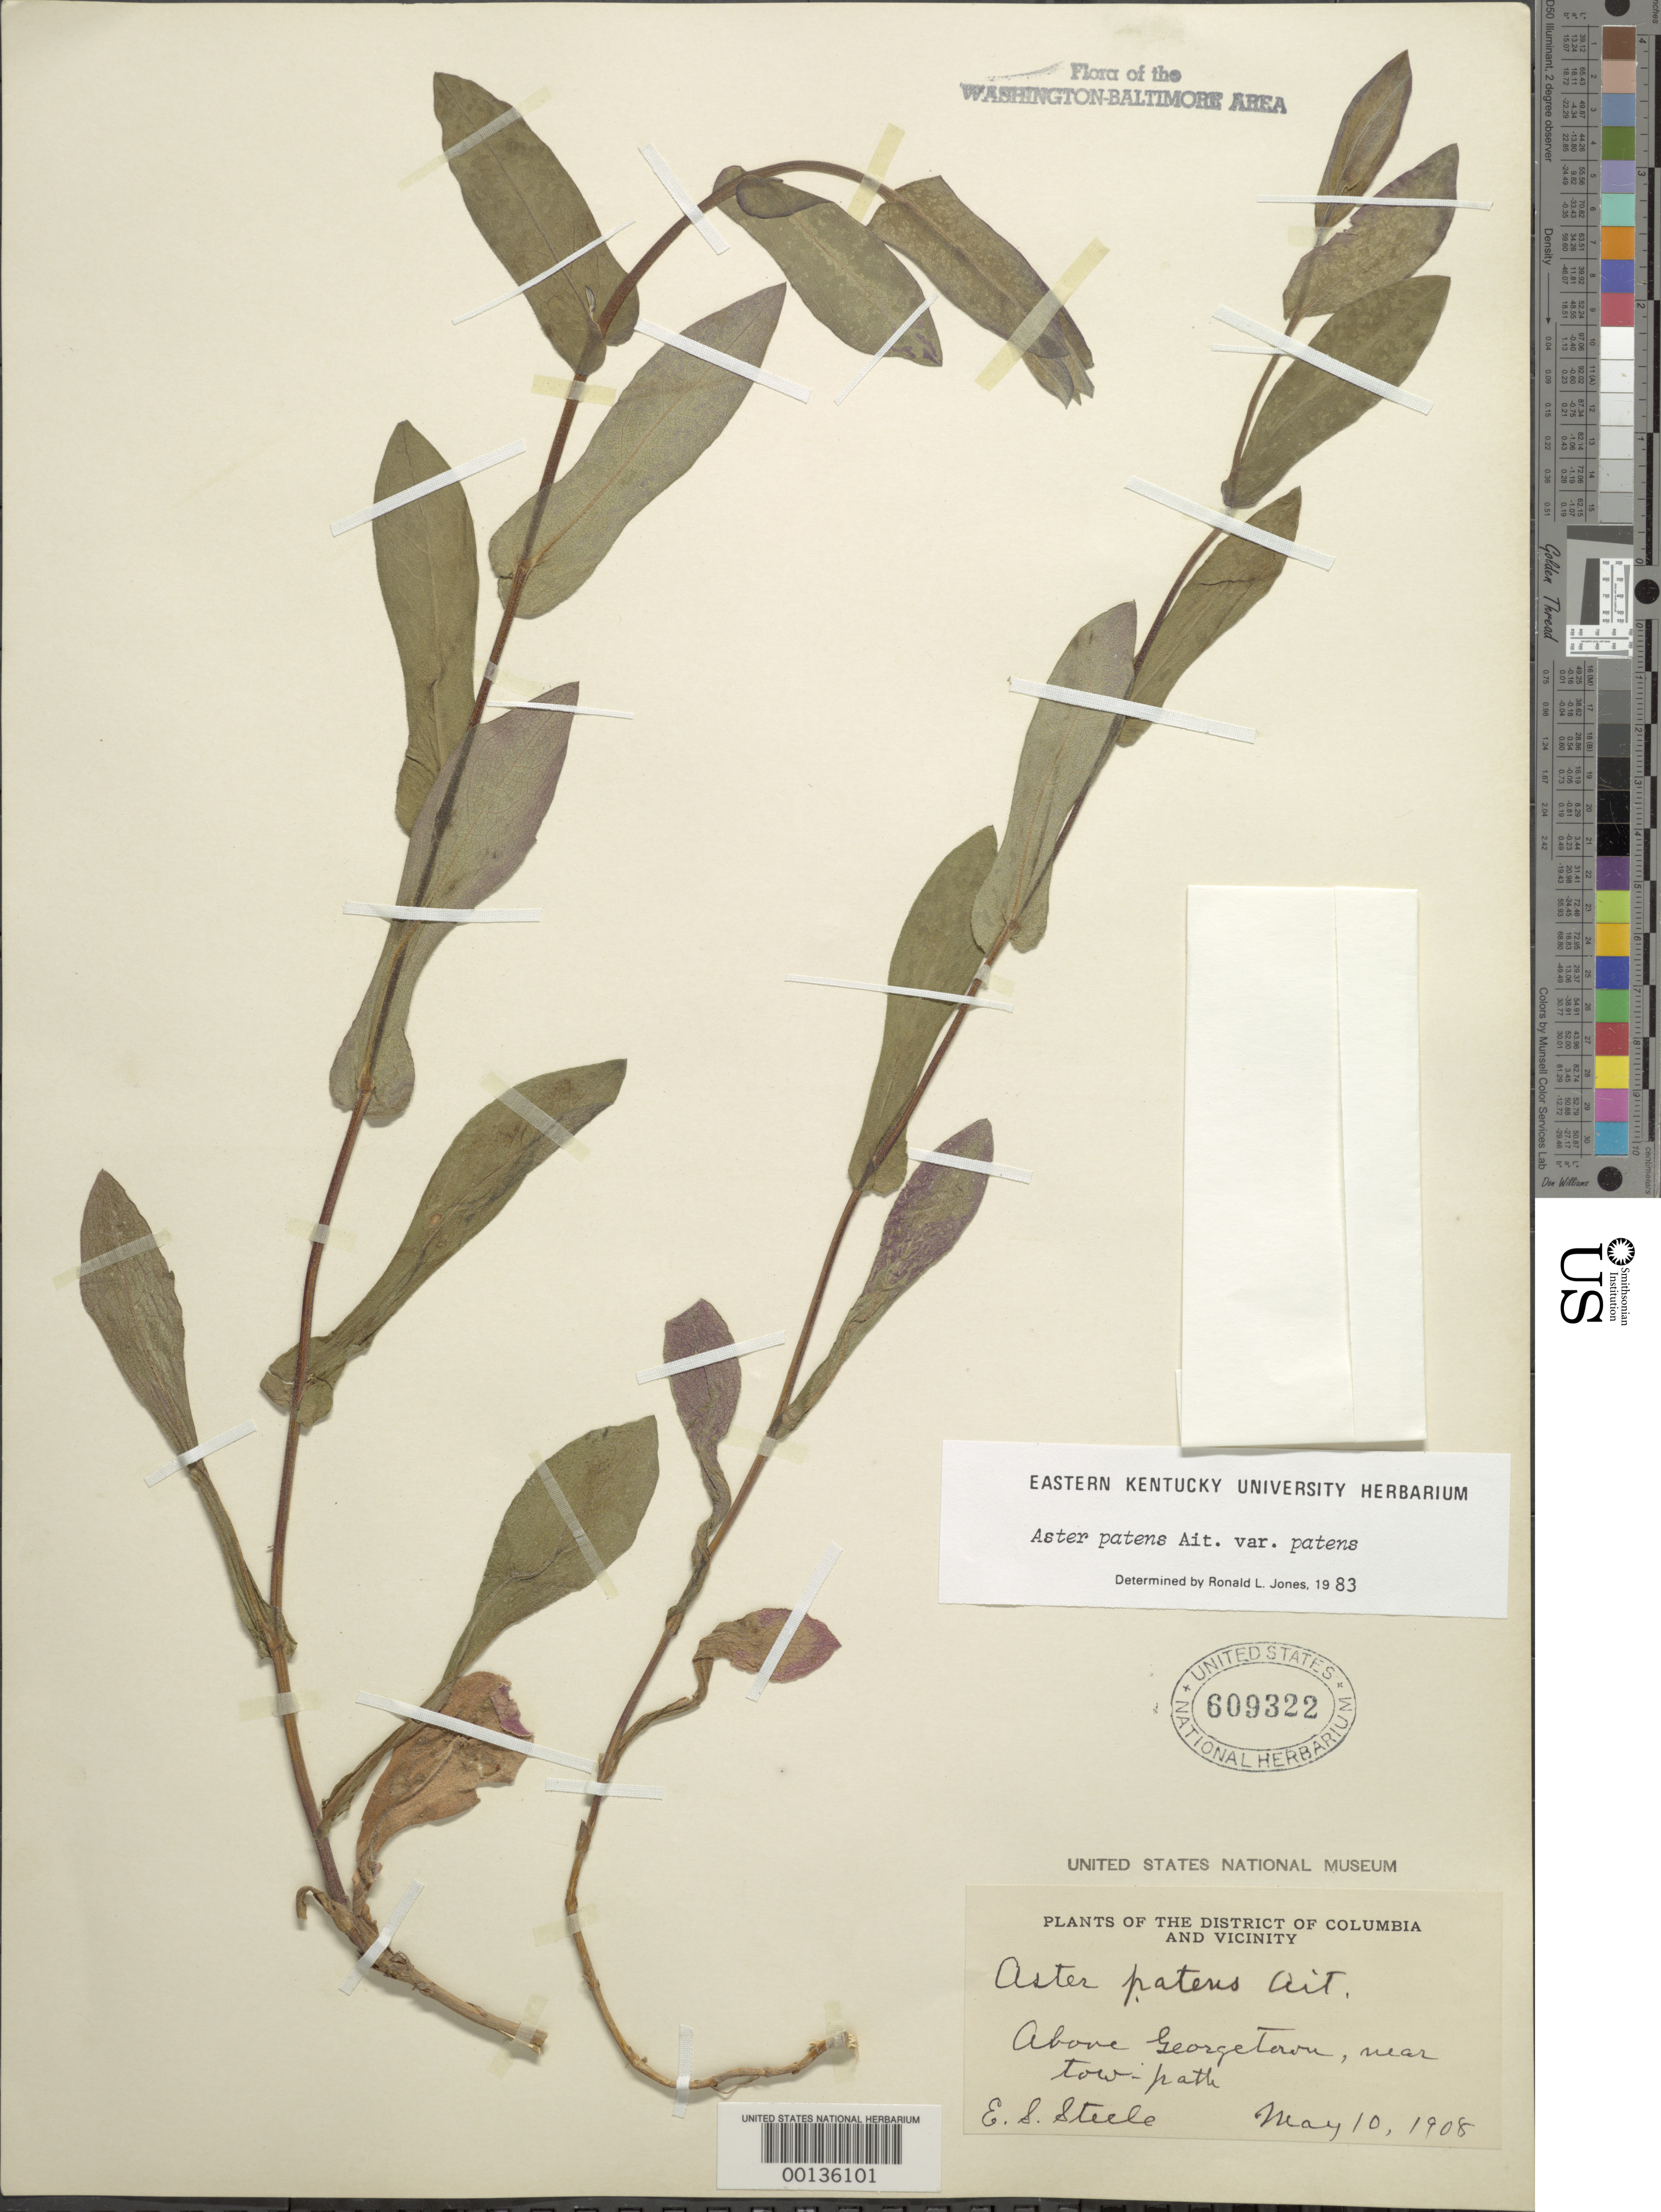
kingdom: Plantae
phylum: Tracheophyta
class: Magnoliopsida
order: Asterales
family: Asteraceae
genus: Symphyotrichum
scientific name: Symphyotrichum patens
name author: (Aiton) G.L. Nesom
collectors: E. Steele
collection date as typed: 10 May 1908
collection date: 1908-05-10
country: United States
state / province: District of Columbia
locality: Above Georgetown C. & O. Canal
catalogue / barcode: US 609322